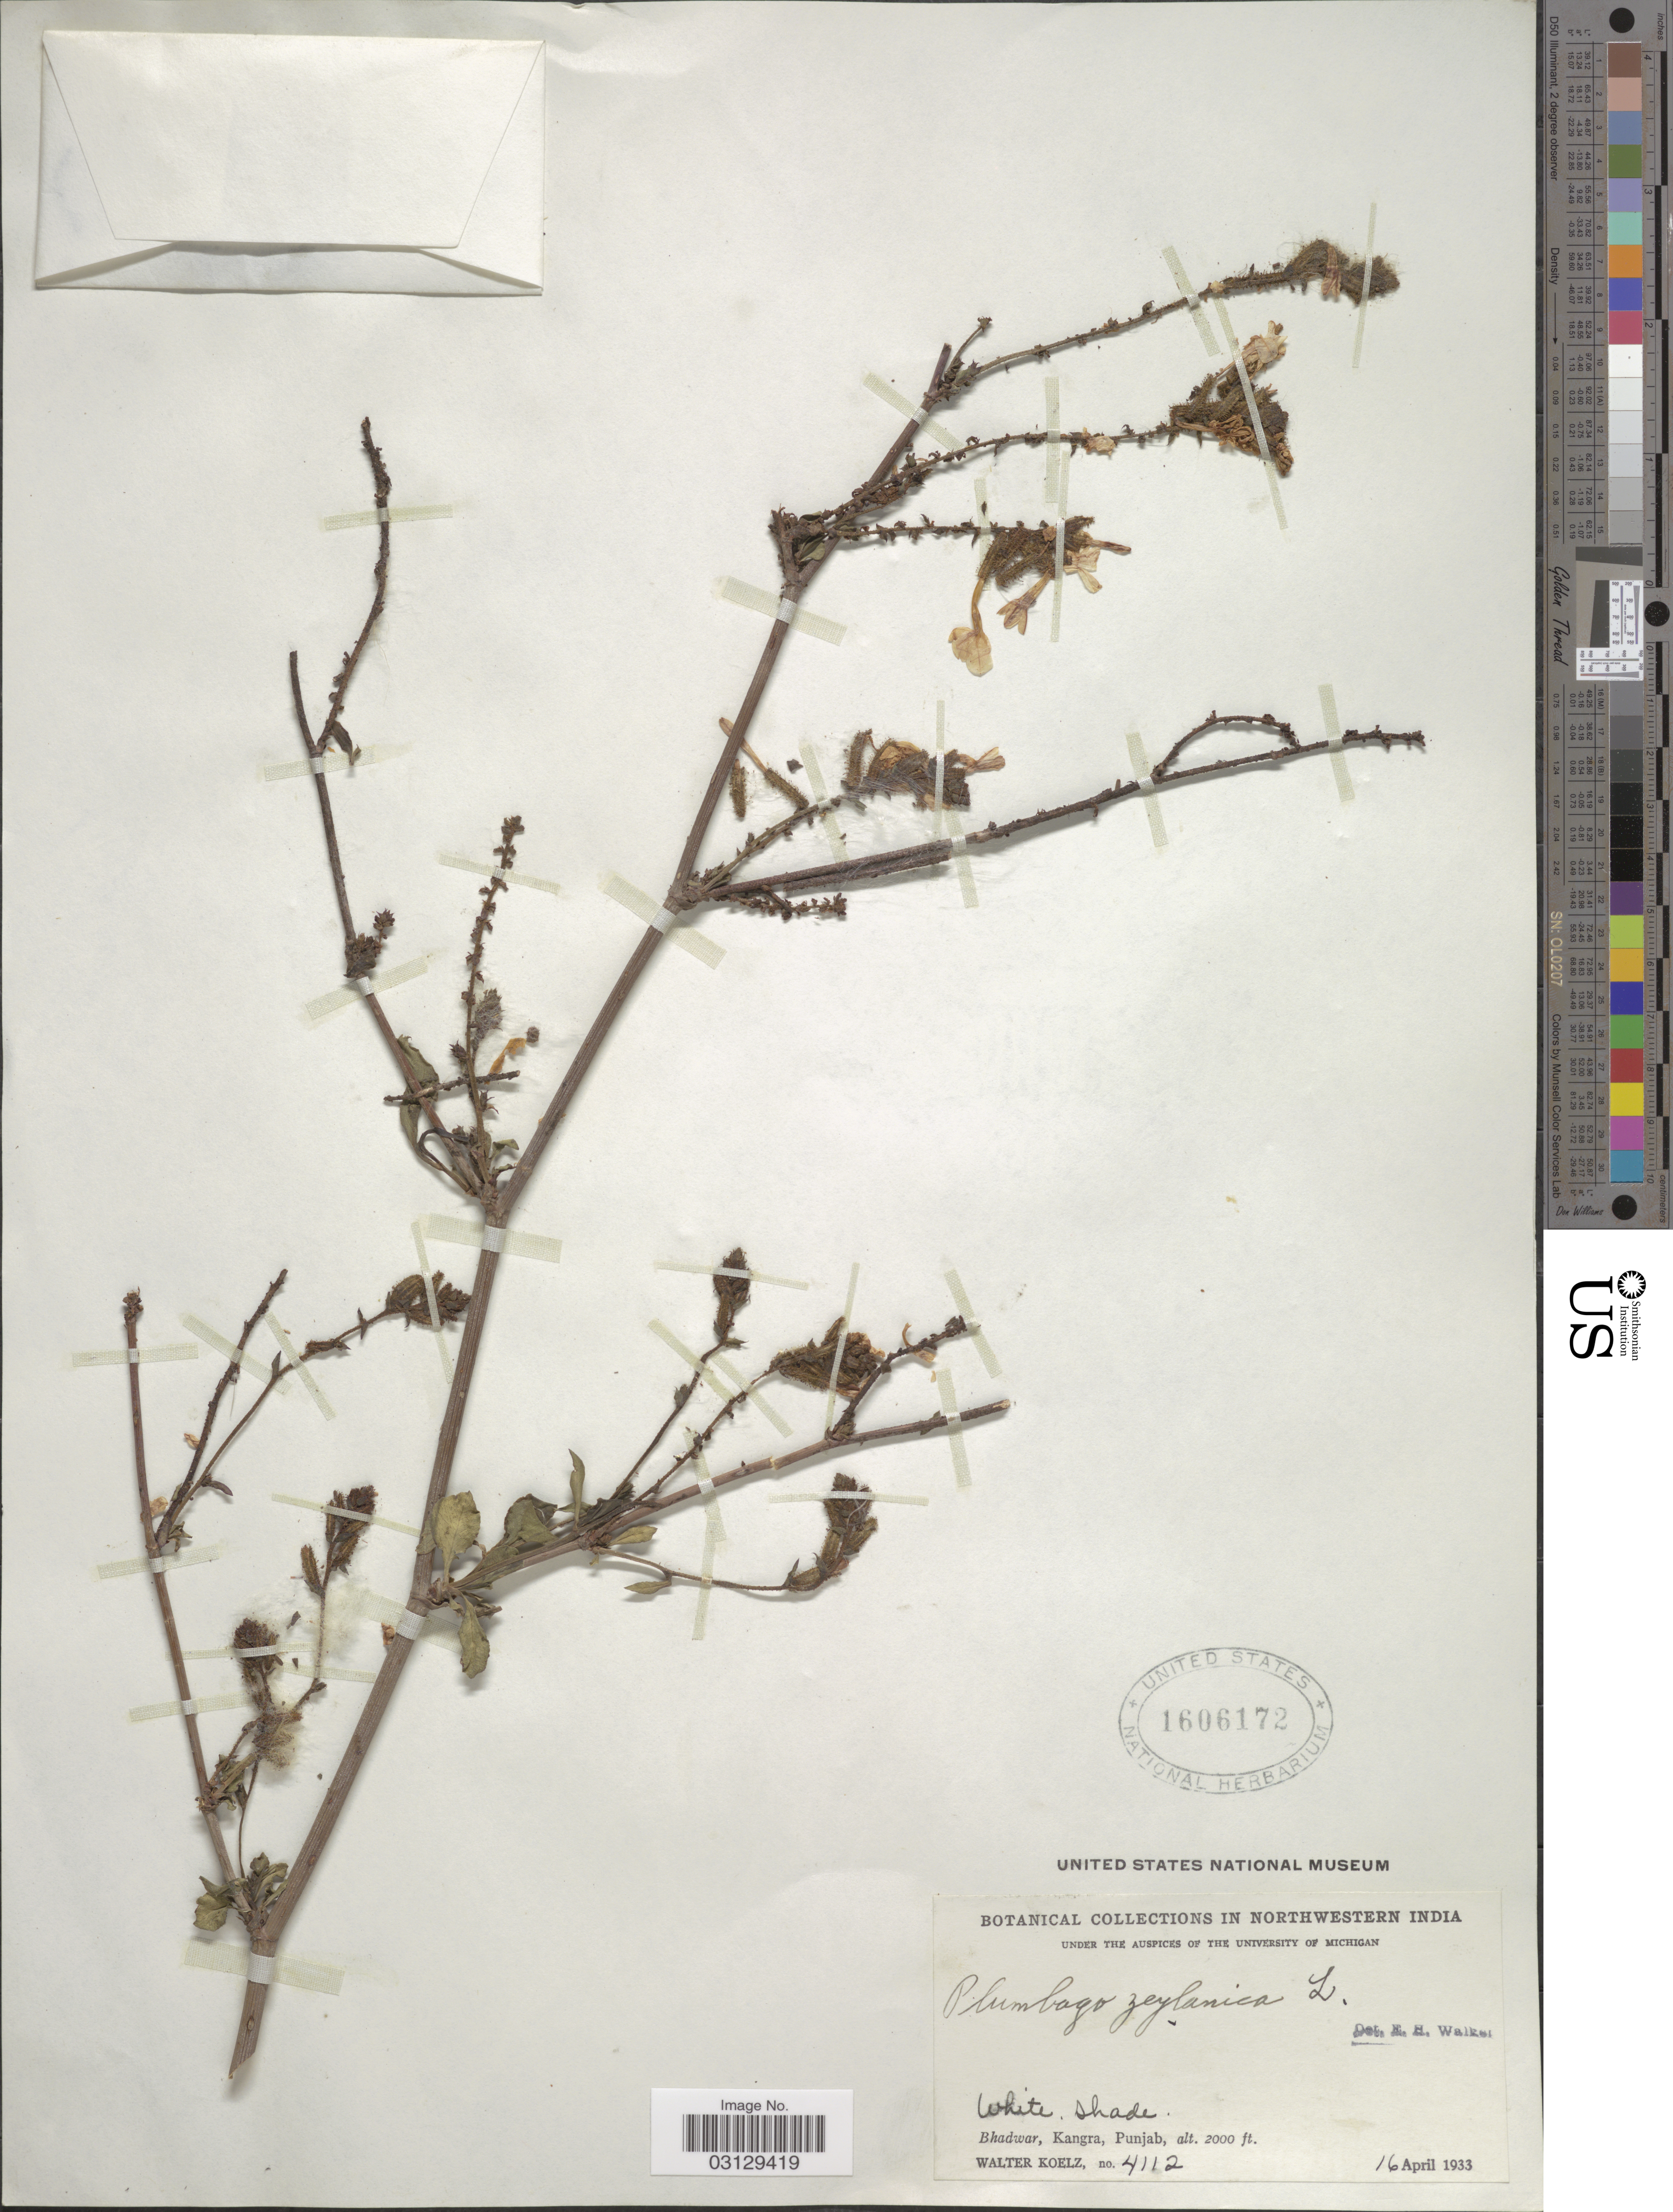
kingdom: Plantae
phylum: Tracheophyta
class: Magnoliopsida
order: Caryophyllales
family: Plumbaginaceae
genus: Plumbago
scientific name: Plumbago zeylanica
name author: L.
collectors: W. N. Koelz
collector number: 4112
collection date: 1933-04-16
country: India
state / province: Punjab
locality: Northwestern India. Bhadwar, Kangra.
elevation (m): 610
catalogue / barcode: US 1606172